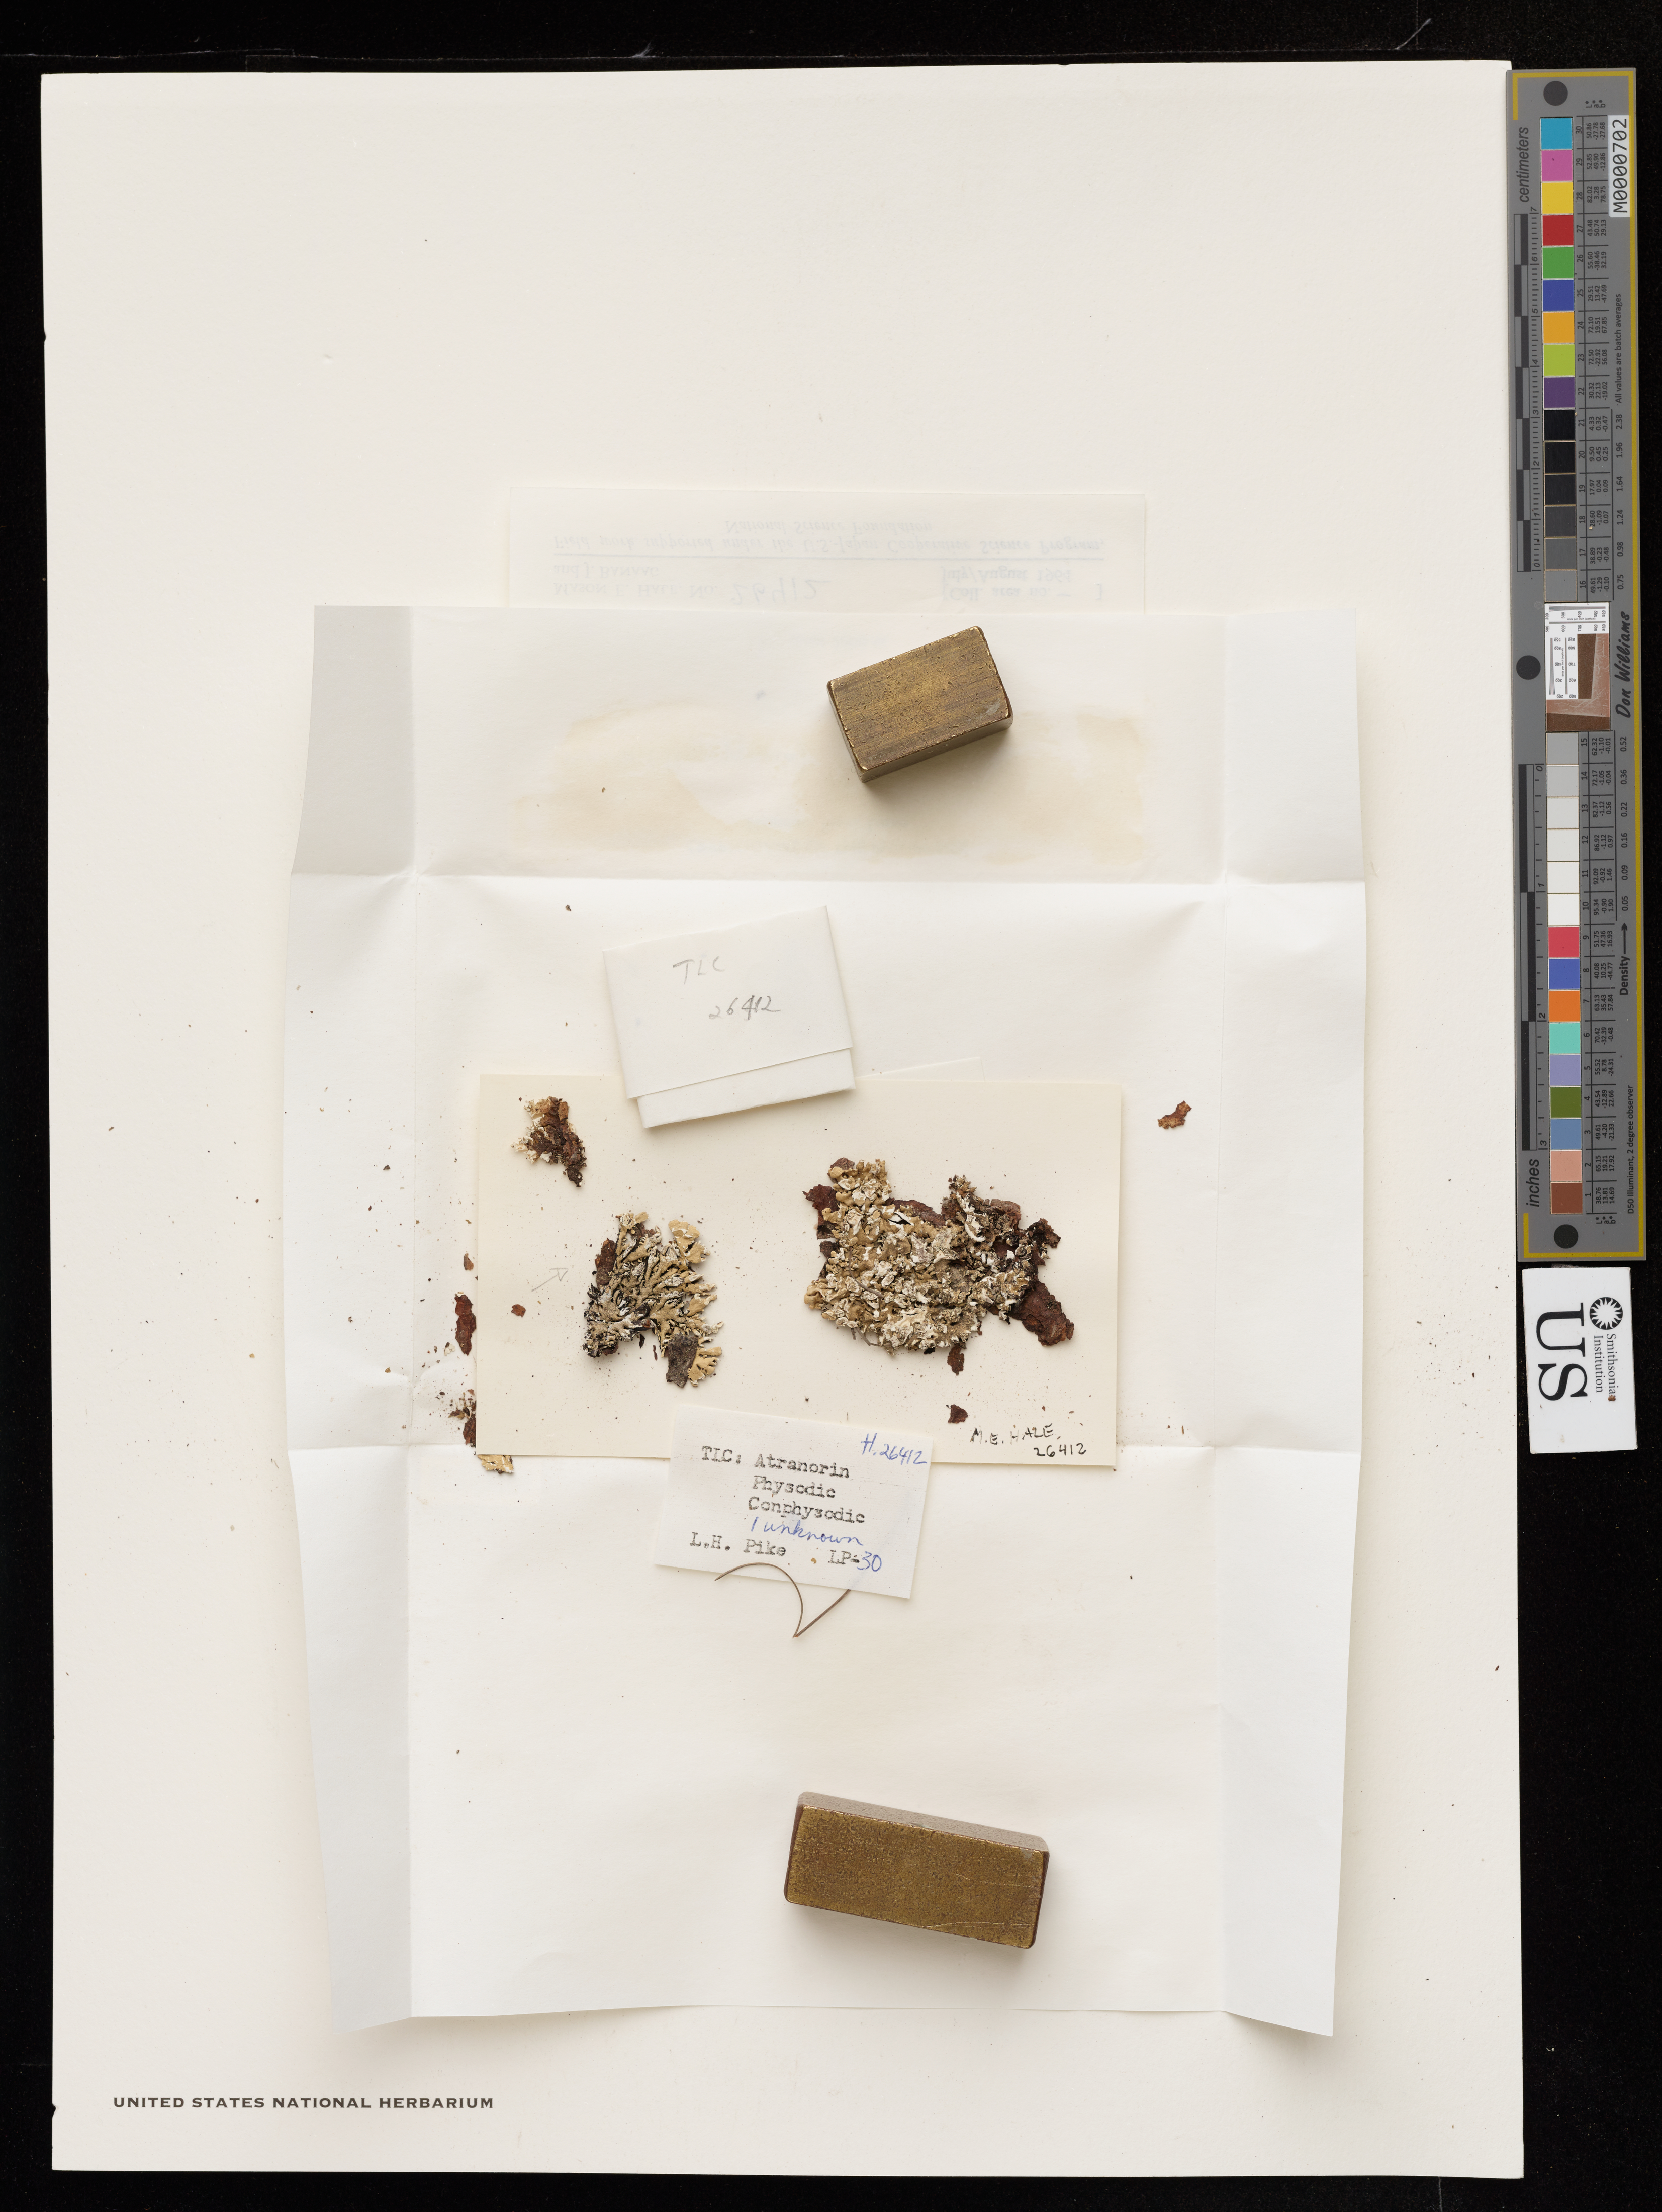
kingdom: Fungi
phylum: Ascomycota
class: Lecanoromycetes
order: Lecanorales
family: Parmeliaceae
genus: Hypogymnia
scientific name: Hypogymnia sp.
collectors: M. Hale & J. Banaag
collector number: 26412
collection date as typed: Jul 1964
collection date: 1964-07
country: Philippines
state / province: Cordillera (Administrative Region)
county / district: Mountain province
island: Luzon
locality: Hill above barrio of mt. data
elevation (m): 2000